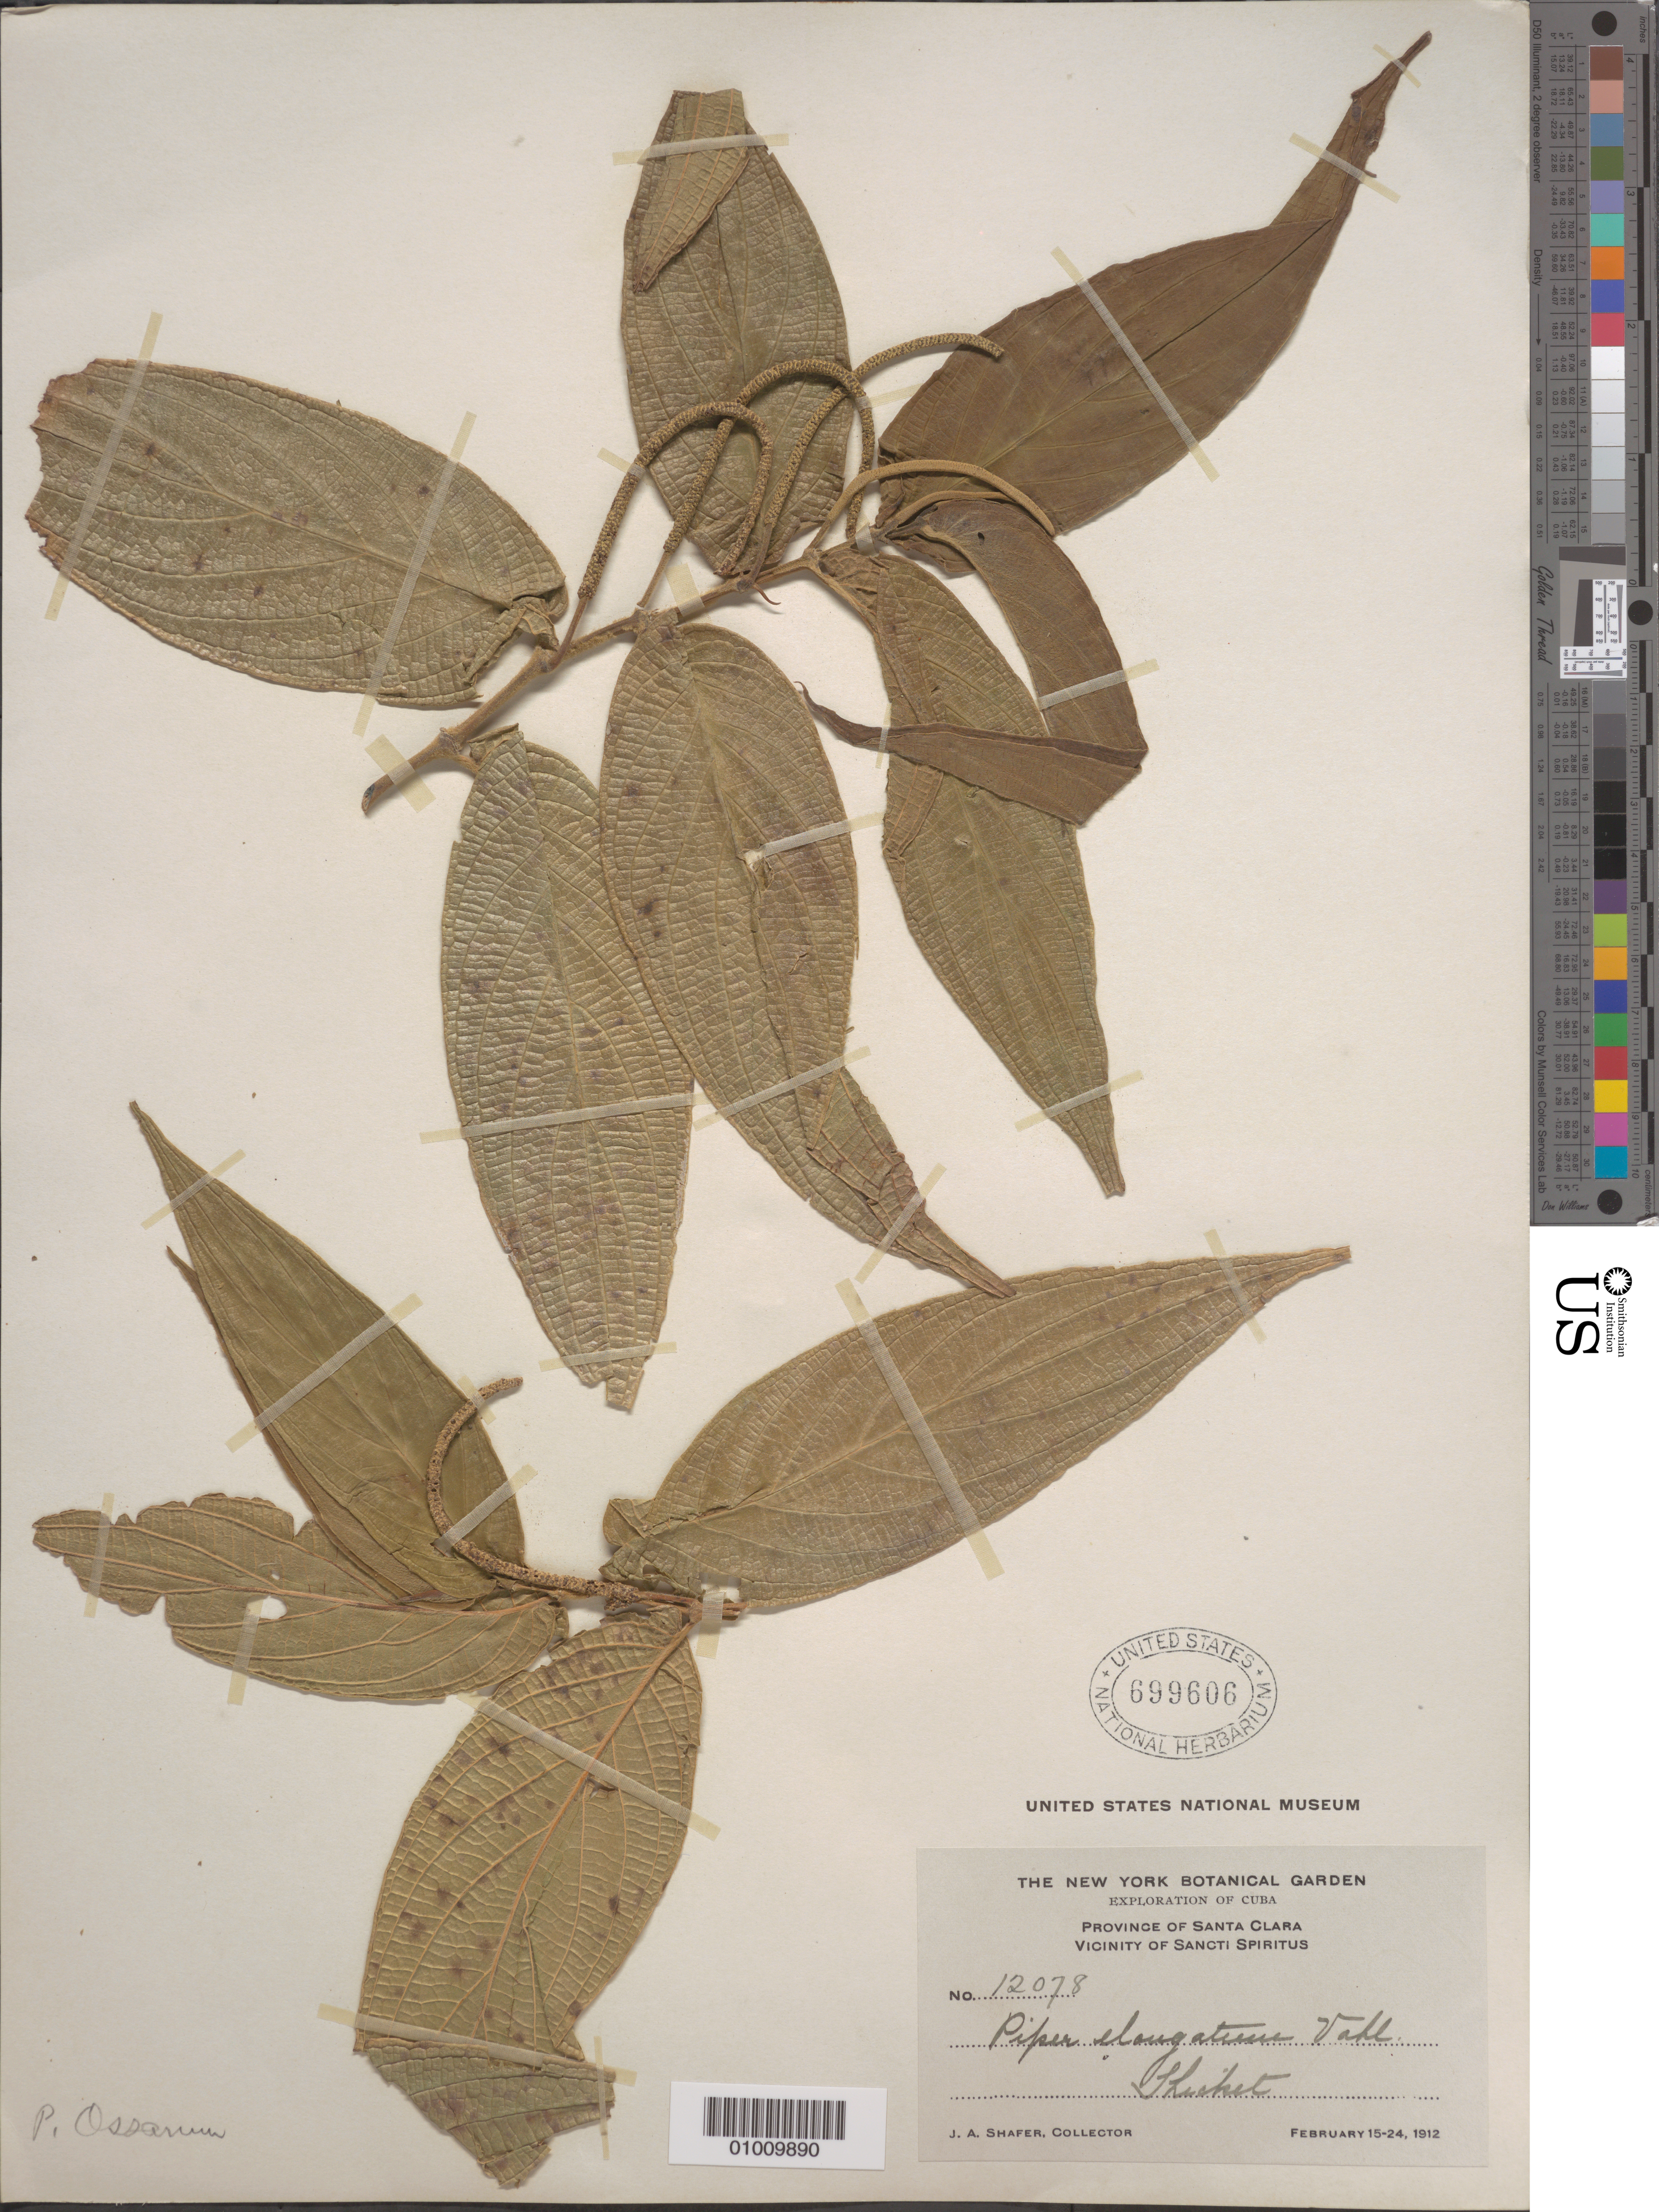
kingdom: Plantae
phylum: Tracheophyta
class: Magnoliopsida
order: Piperales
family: Piperaceae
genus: Piper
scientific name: Piper ossanum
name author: (C. DC.) Trel.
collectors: J. A. Shafer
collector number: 12078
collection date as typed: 15 Feb 1912 to 24 Feb 1912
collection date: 1912-02-15/1912-02-24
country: Cuba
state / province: Villa Clara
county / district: Santa Clara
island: Cuba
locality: Vicinity of Sancti Spiritus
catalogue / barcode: US 699606